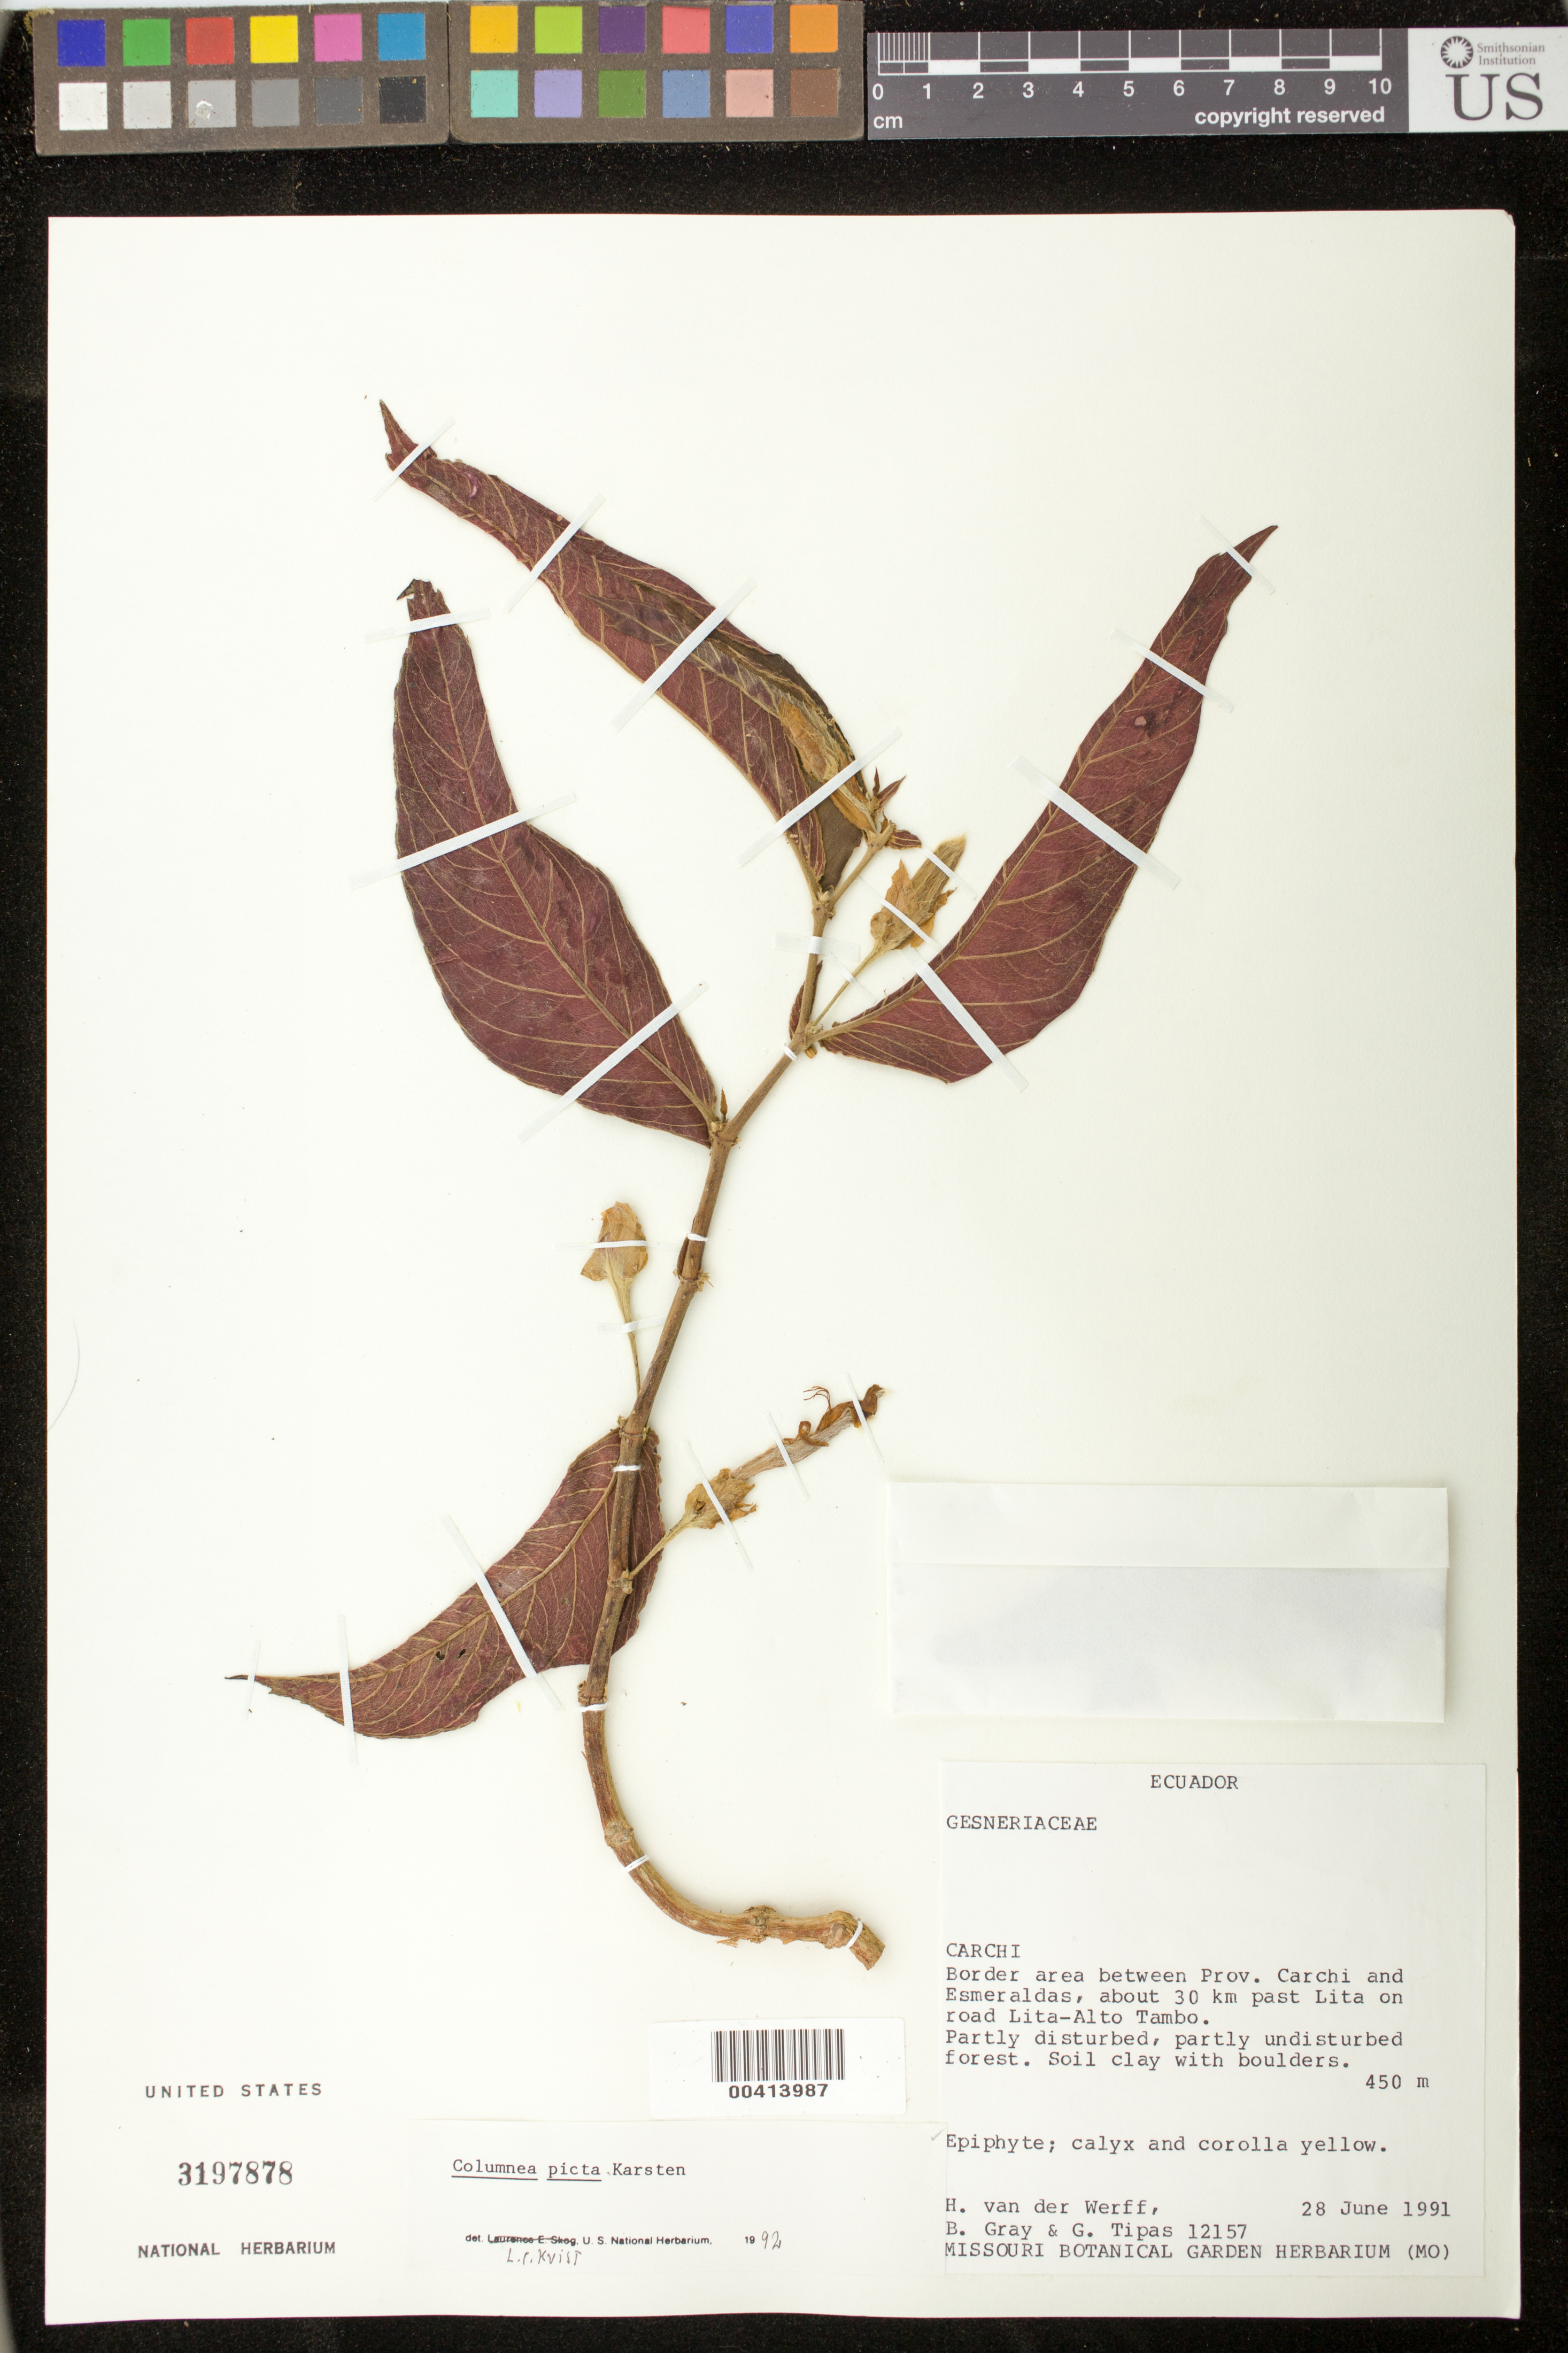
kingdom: Plantae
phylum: Tracheophyta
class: Magnoliopsida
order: Lamiales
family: Gesneriaceae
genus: Columnea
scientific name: Columnea karsteniana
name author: Singh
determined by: Skog, Laurence E.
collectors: H. van der Werff, B. Gray & G. Tipas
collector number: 12157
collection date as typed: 28 Jun 1991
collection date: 1991-06-28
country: Ecuador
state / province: Carchi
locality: Lita-Alto Tambo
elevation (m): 450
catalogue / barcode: US 3197878